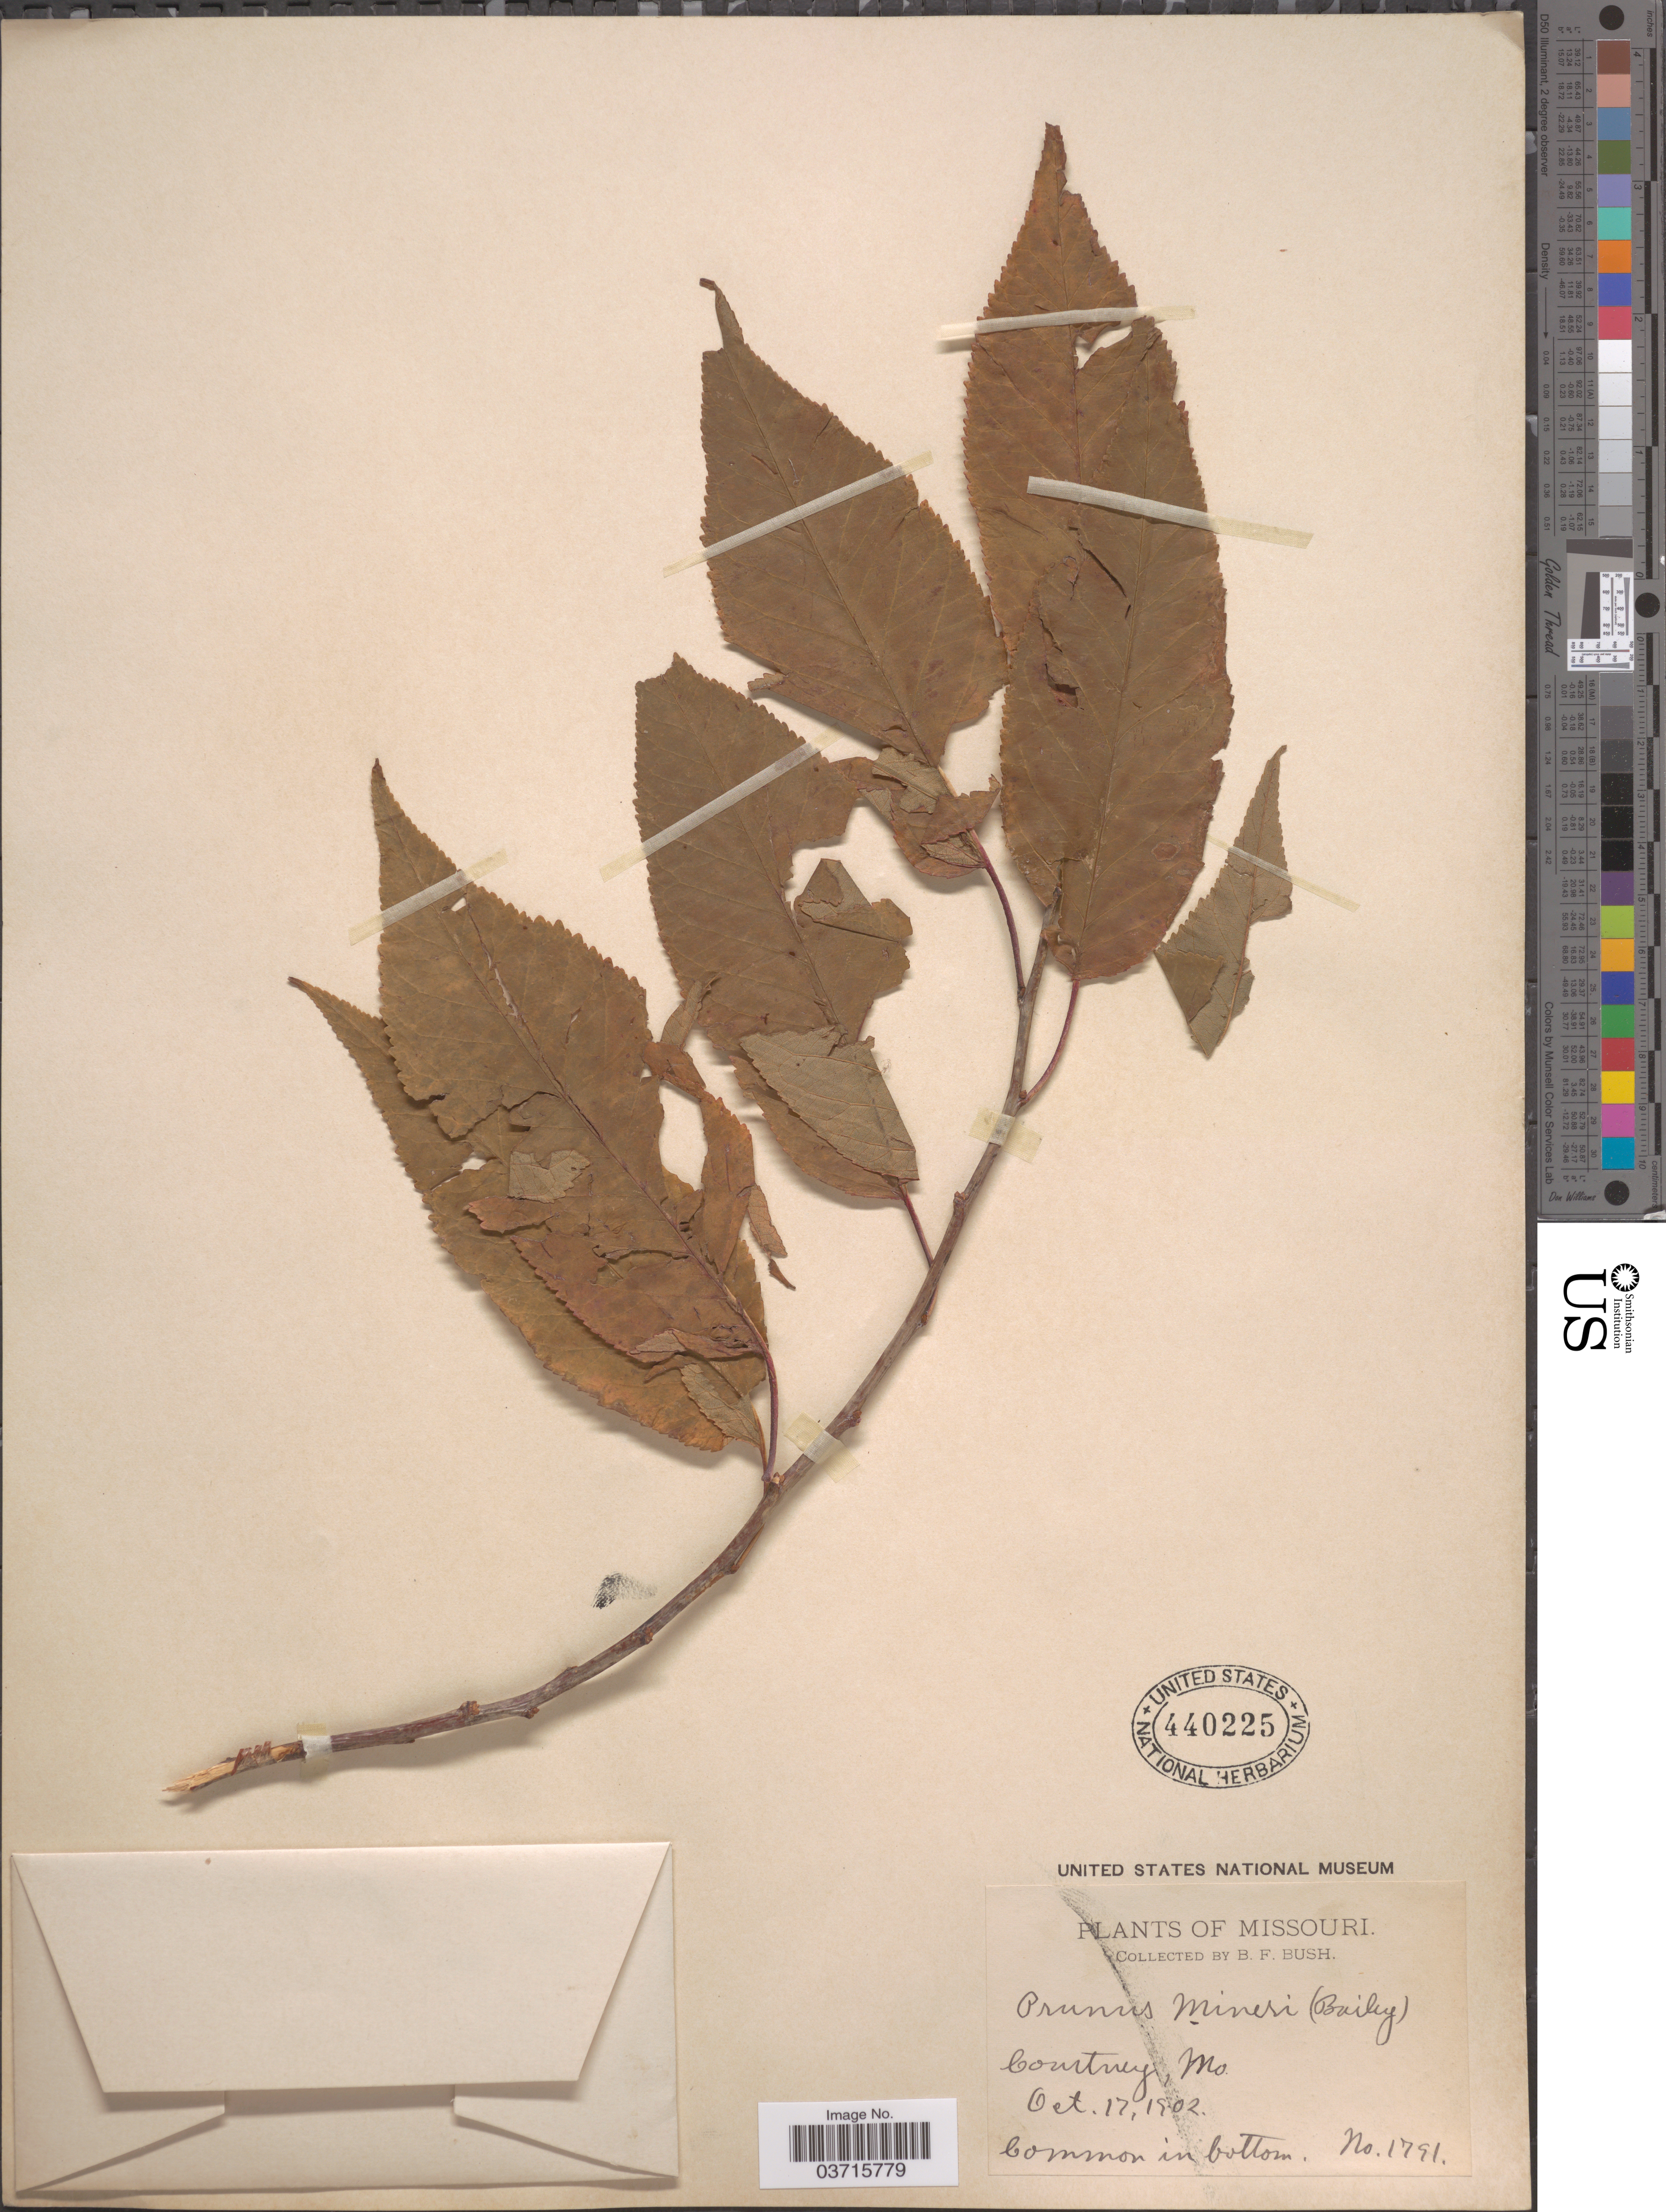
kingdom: Plantae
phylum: Tracheophyta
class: Magnoliopsida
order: Rosales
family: Rosaceae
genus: Prunus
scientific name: Prunus hortulana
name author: L.H. Bailey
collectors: B. F. Bush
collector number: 1791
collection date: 1902-10-17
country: United States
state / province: Missouri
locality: Courtney.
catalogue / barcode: US 440225